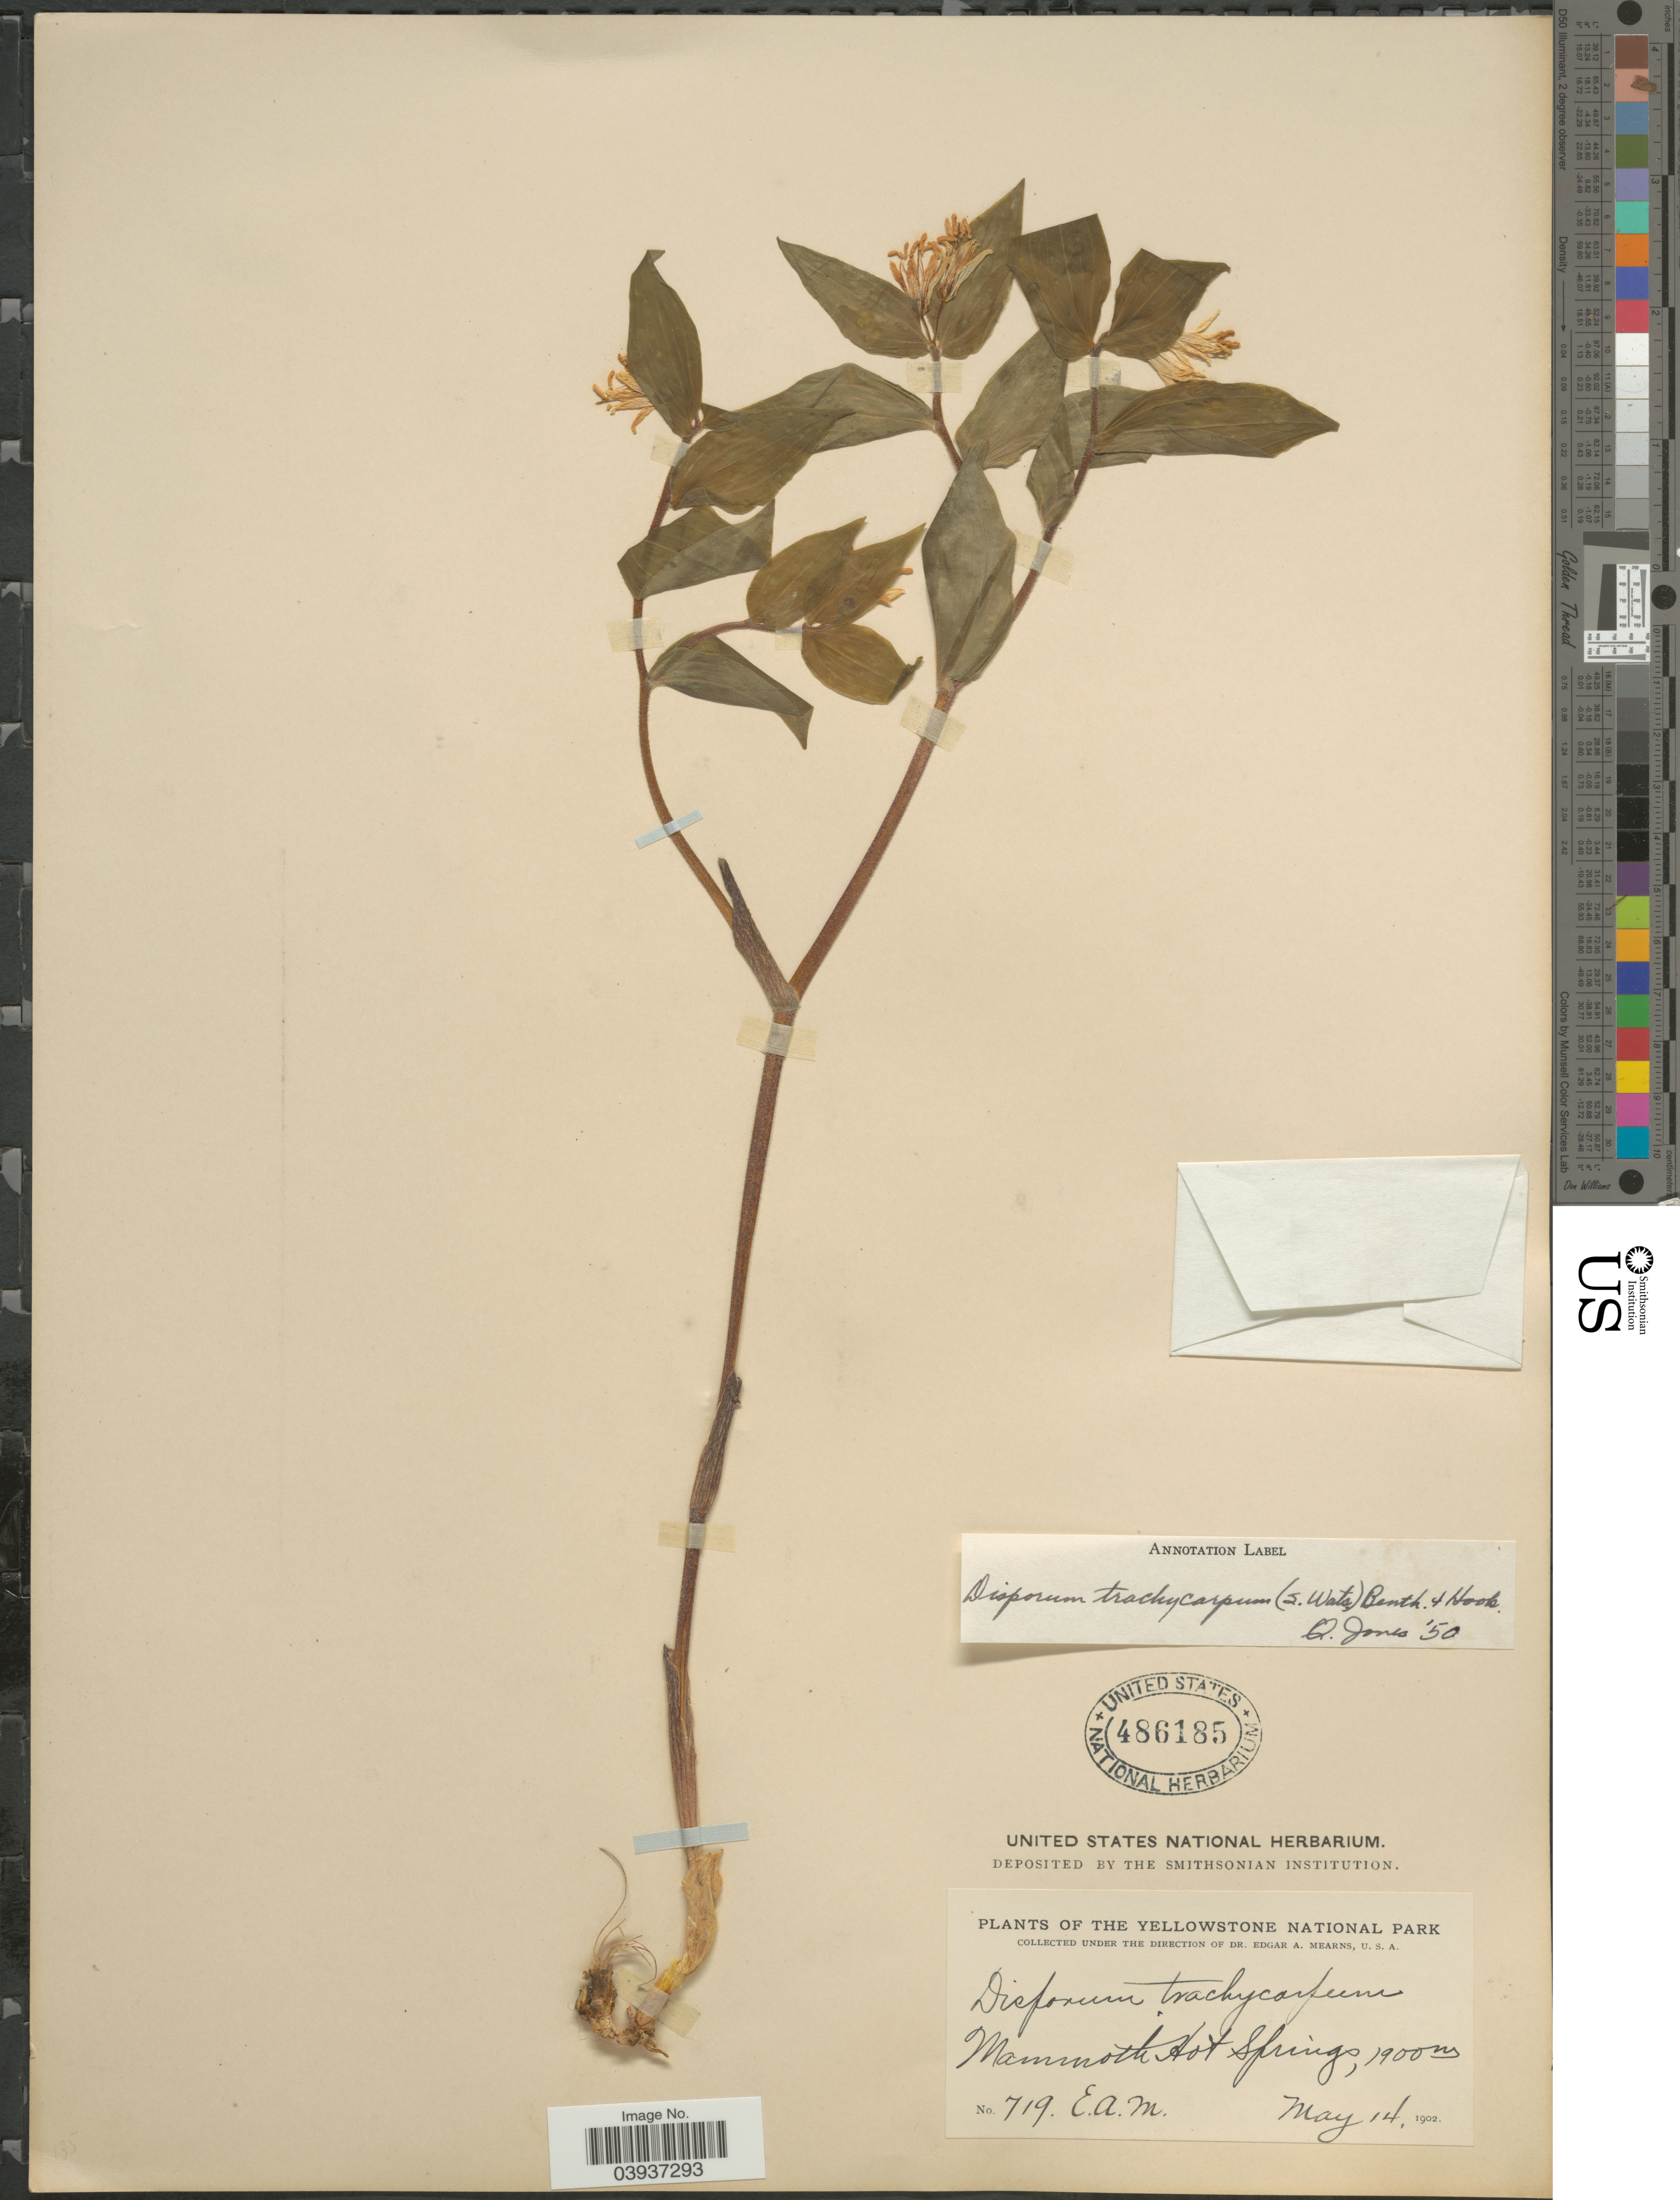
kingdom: Plantae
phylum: Tracheophyta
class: Liliopsida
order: Liliales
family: Colchicaceae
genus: Disporum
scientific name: Disporum trachycarpum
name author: (S. Watson) Benth. & Hook. f.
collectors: E. A. Mearns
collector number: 719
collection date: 1902-05-14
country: United States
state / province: Wyoming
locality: Yellowstone National Park. Mammoth Hot Springs.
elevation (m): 1900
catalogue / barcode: US 486185